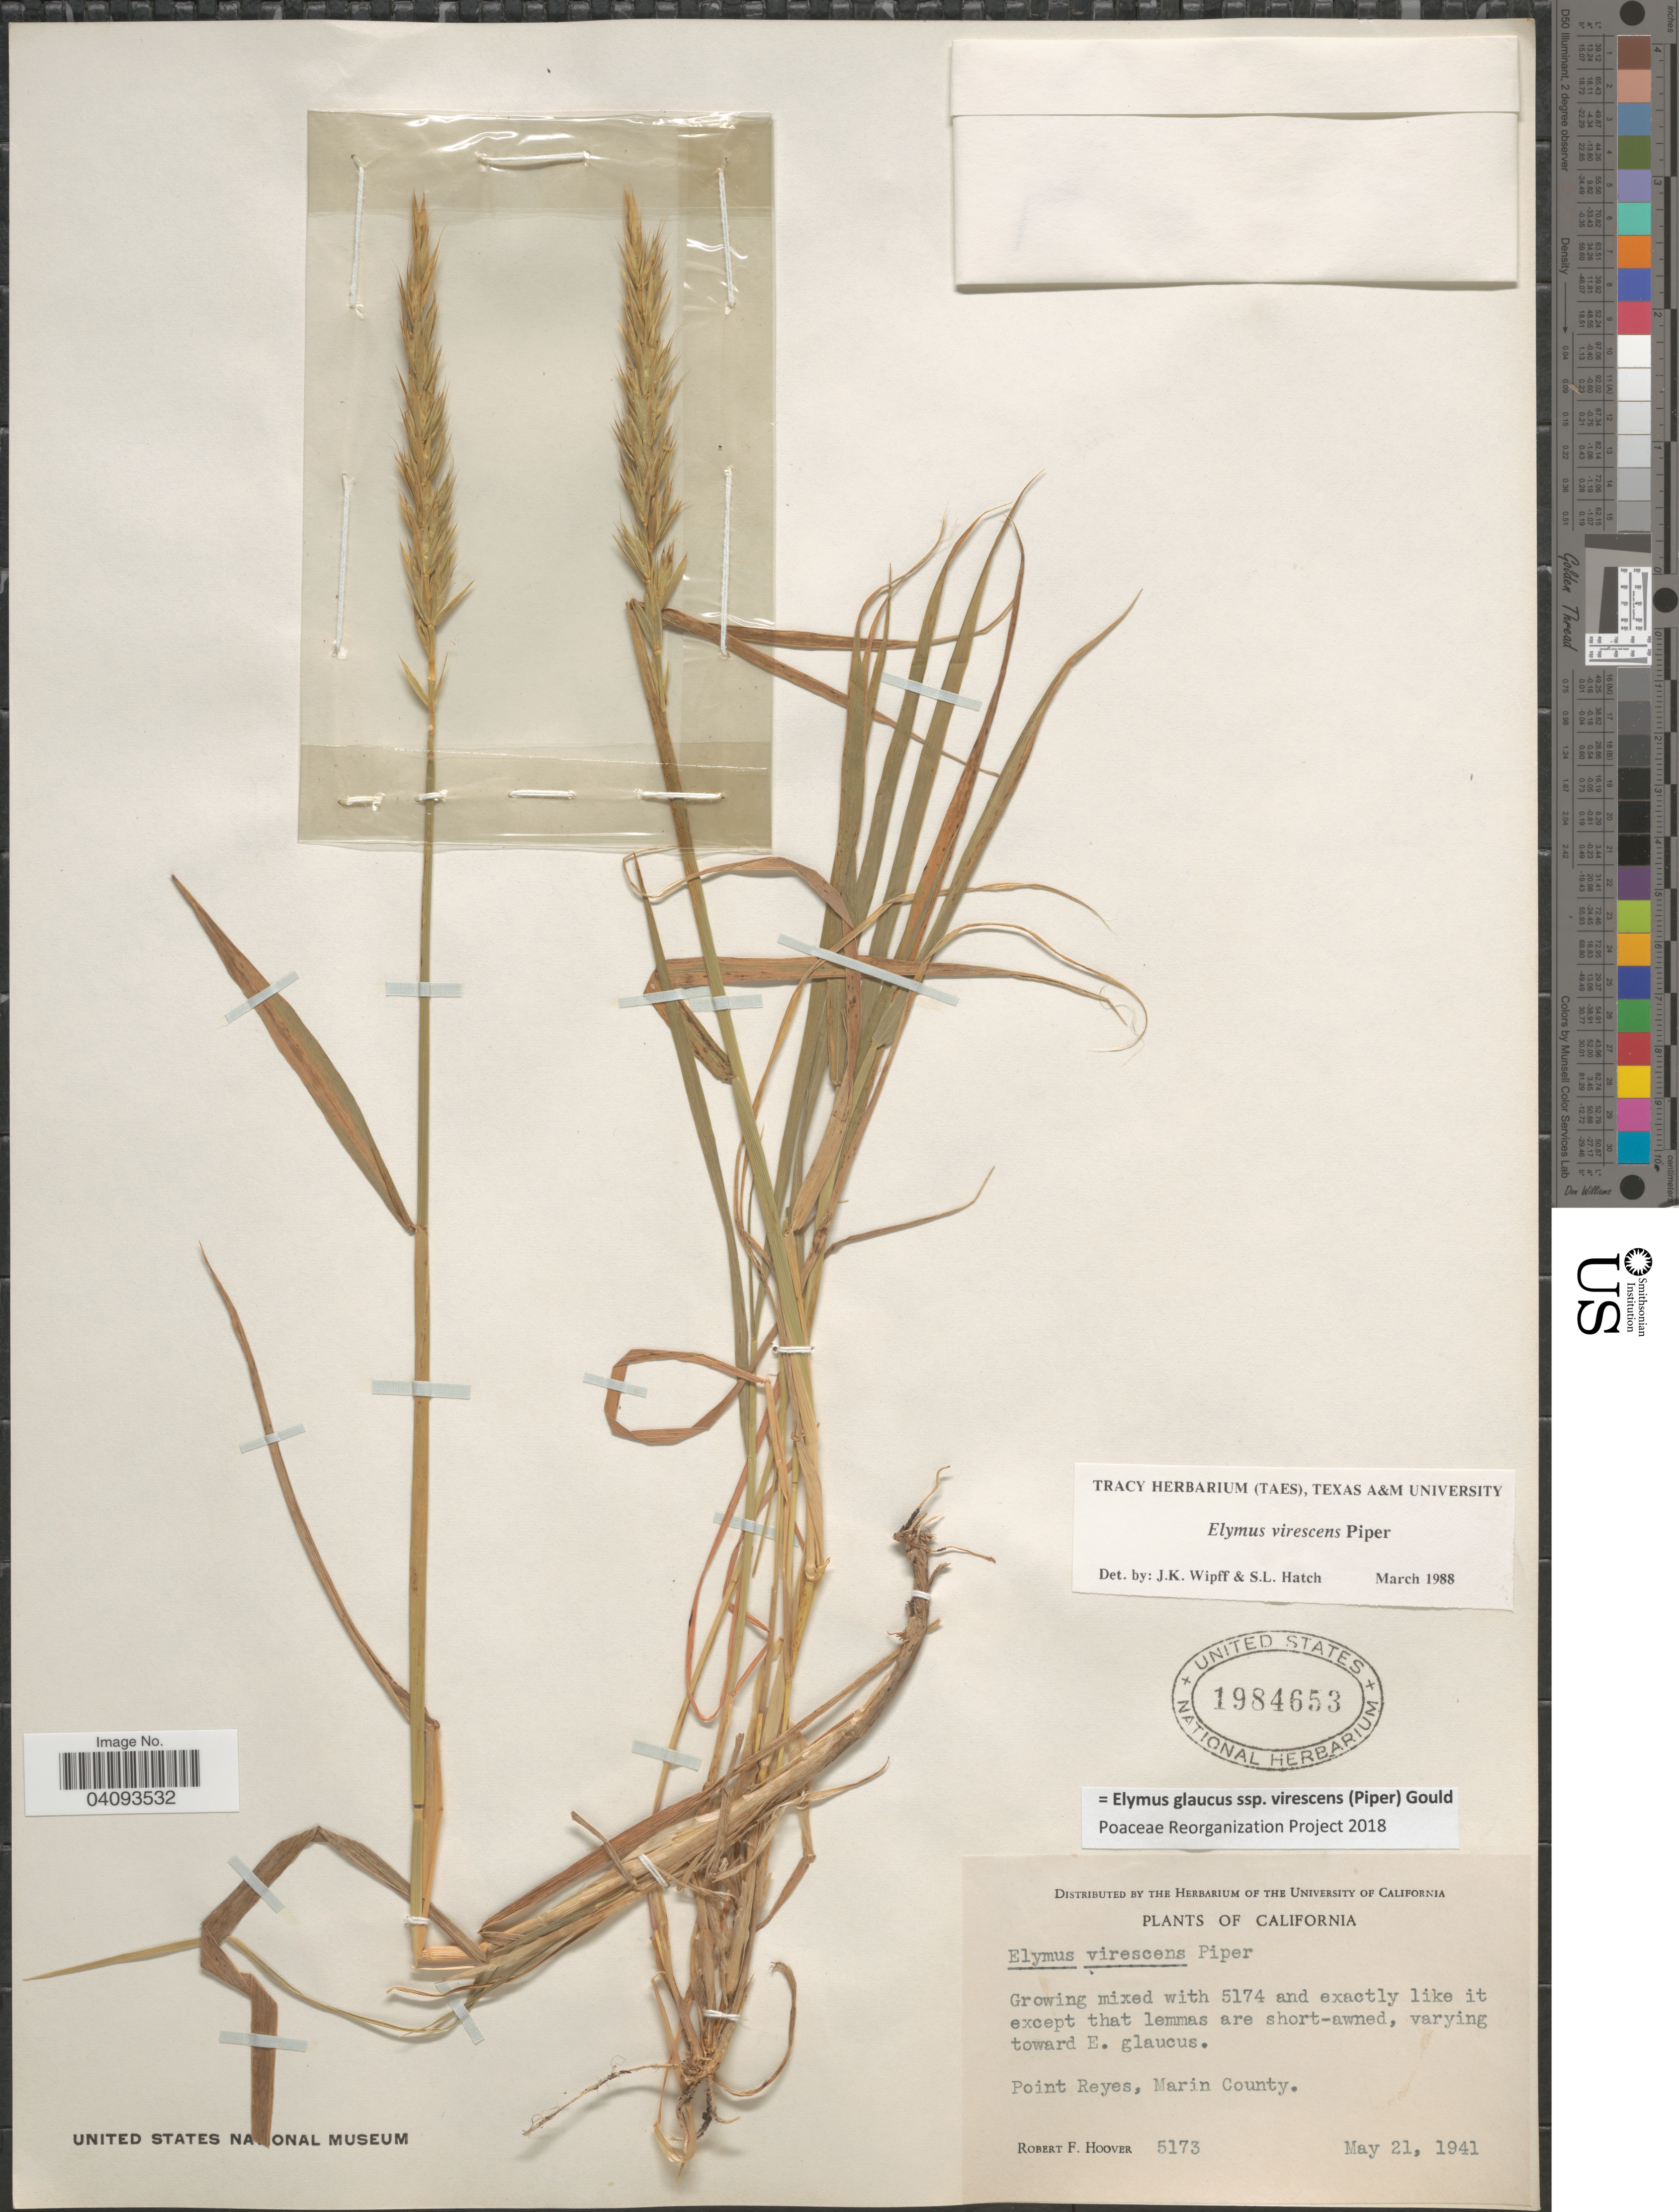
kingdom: Plantae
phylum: Tracheophyta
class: Liliopsida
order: Poales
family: Poaceae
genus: Elymus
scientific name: Elymus glaucus subsp. virescens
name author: (Piper) Gould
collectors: R. F. Hoover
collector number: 5173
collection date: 1941-05-21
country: United States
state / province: California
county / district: Marin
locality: Point Reyes, Marin County.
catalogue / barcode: US 1984653